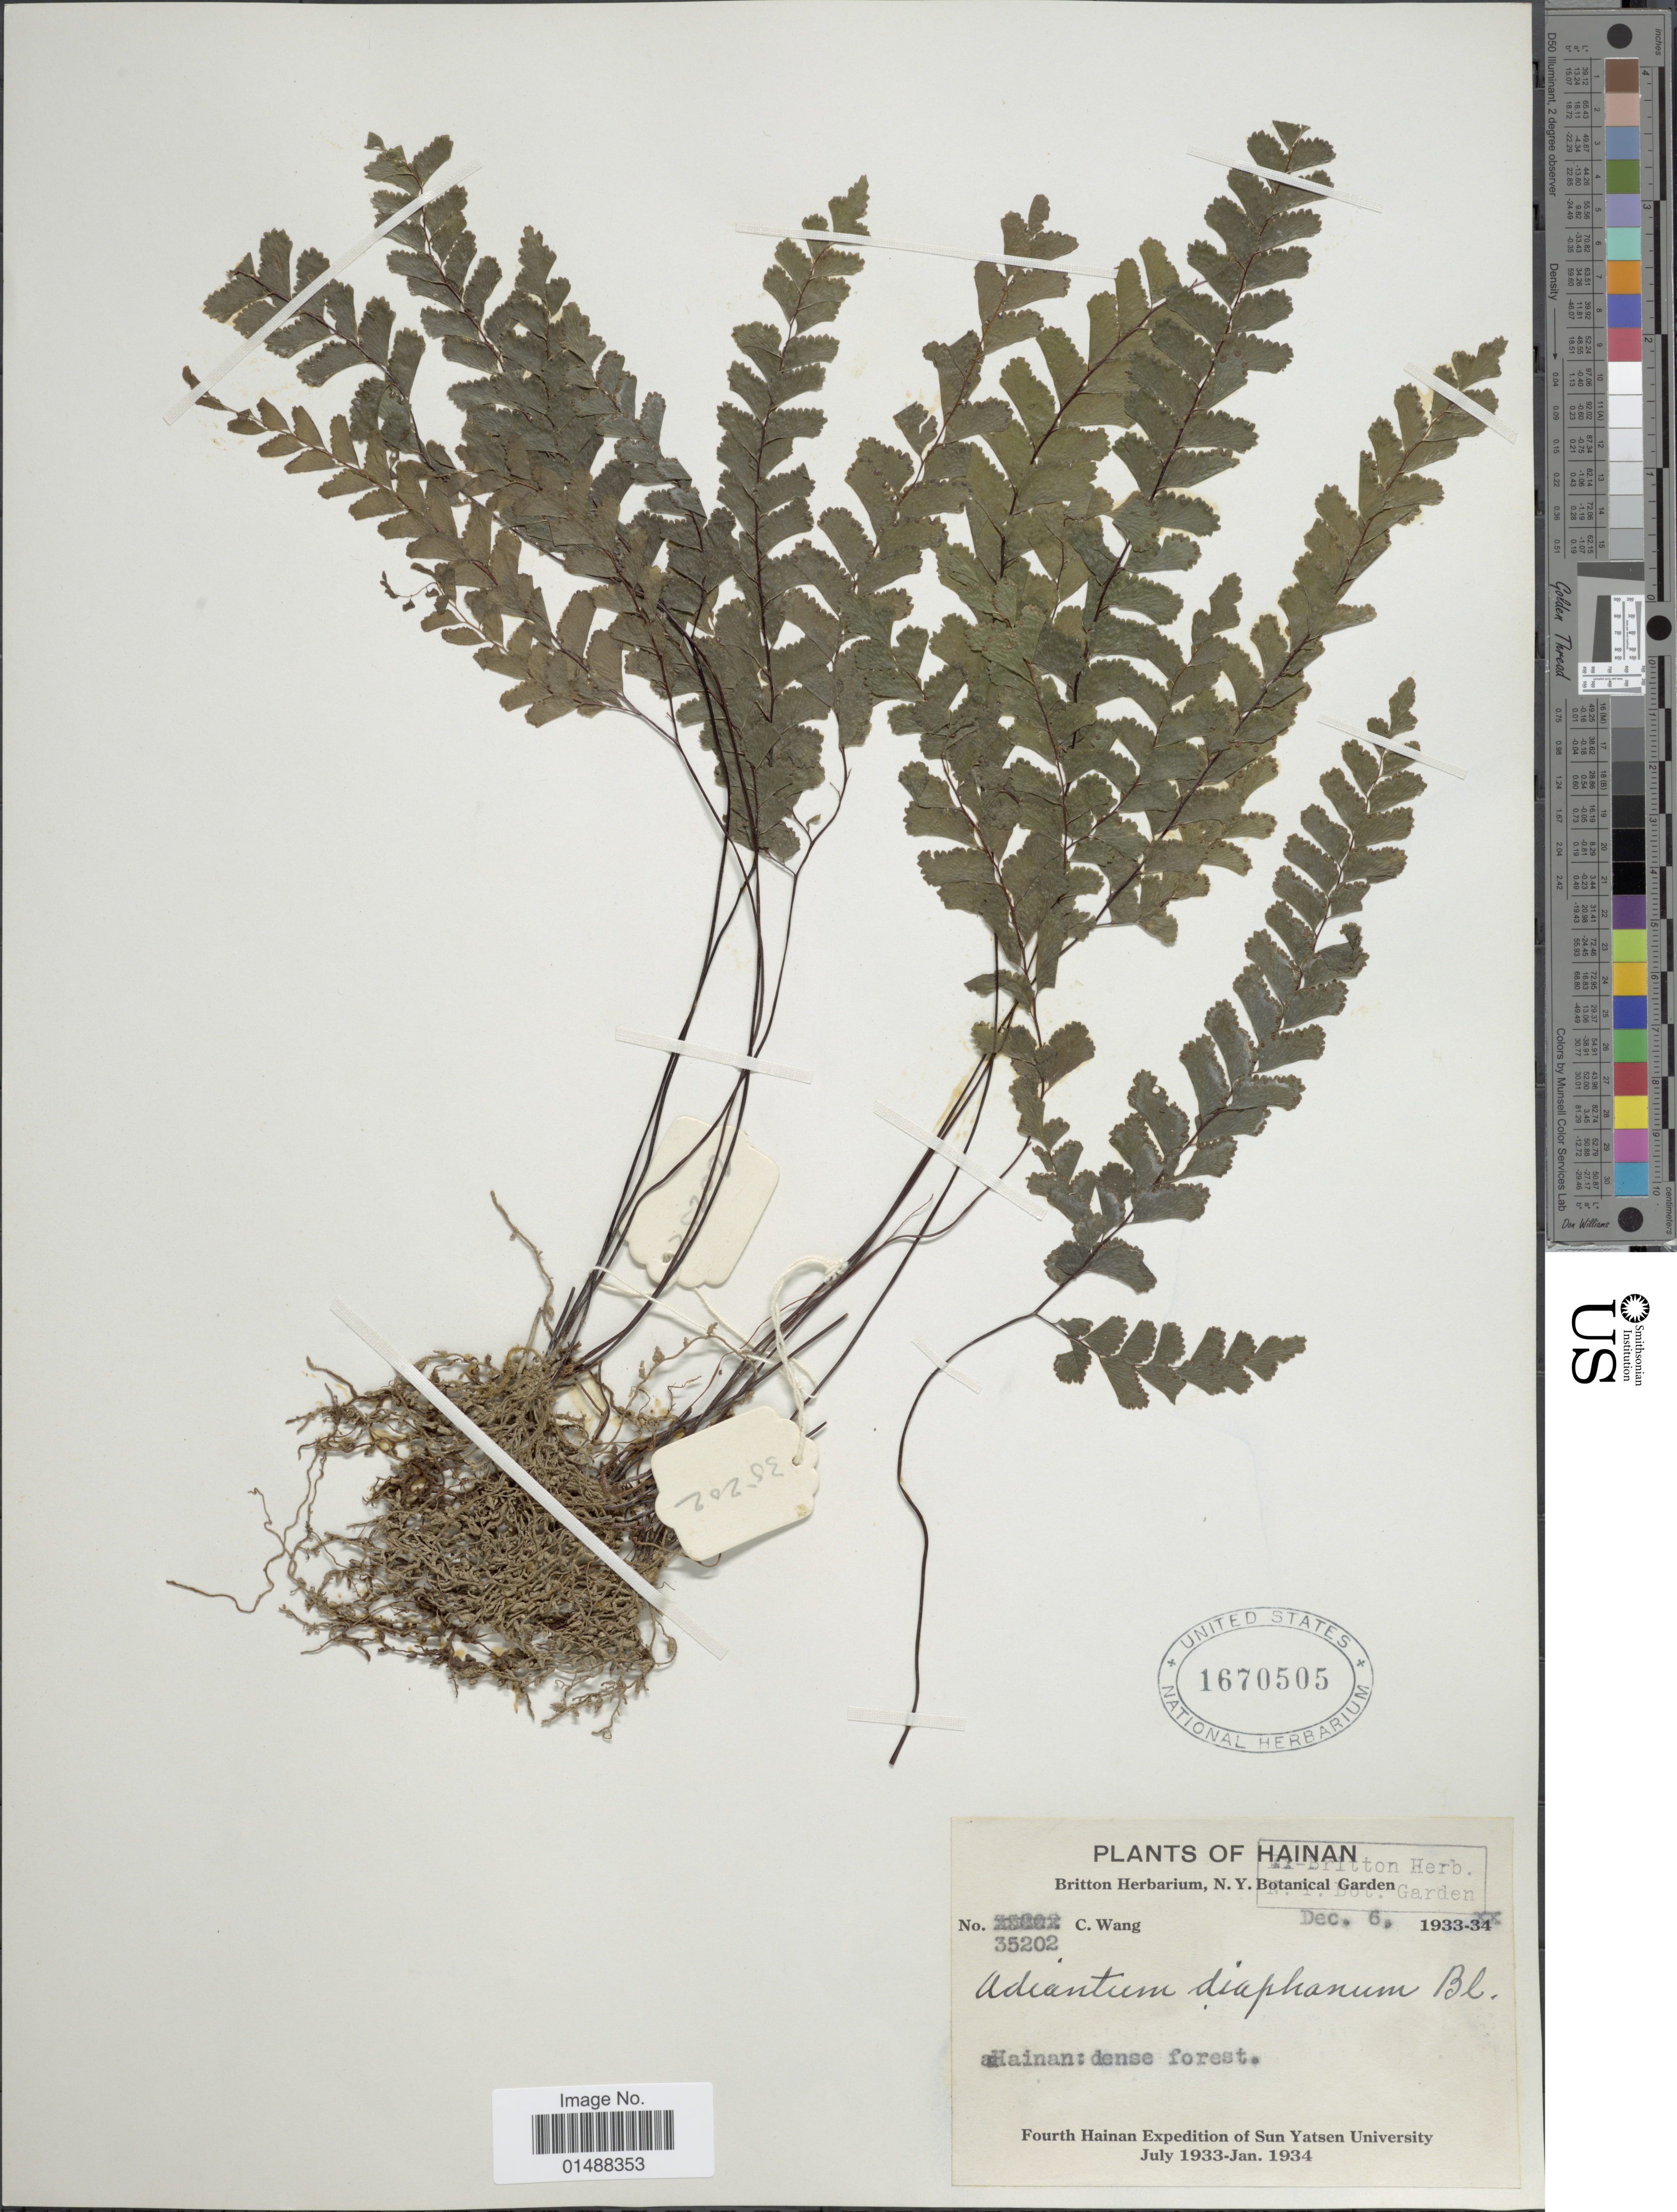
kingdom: Plantae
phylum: Tracheophyta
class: Polypodiopsida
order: Polypodiales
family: Pteridaceae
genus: Adiantum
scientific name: Adiantum diaphanum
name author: Blume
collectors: C. Wang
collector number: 35202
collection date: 1933-12-06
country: China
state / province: Hainan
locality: Hainan, dense forest.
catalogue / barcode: US 1670505